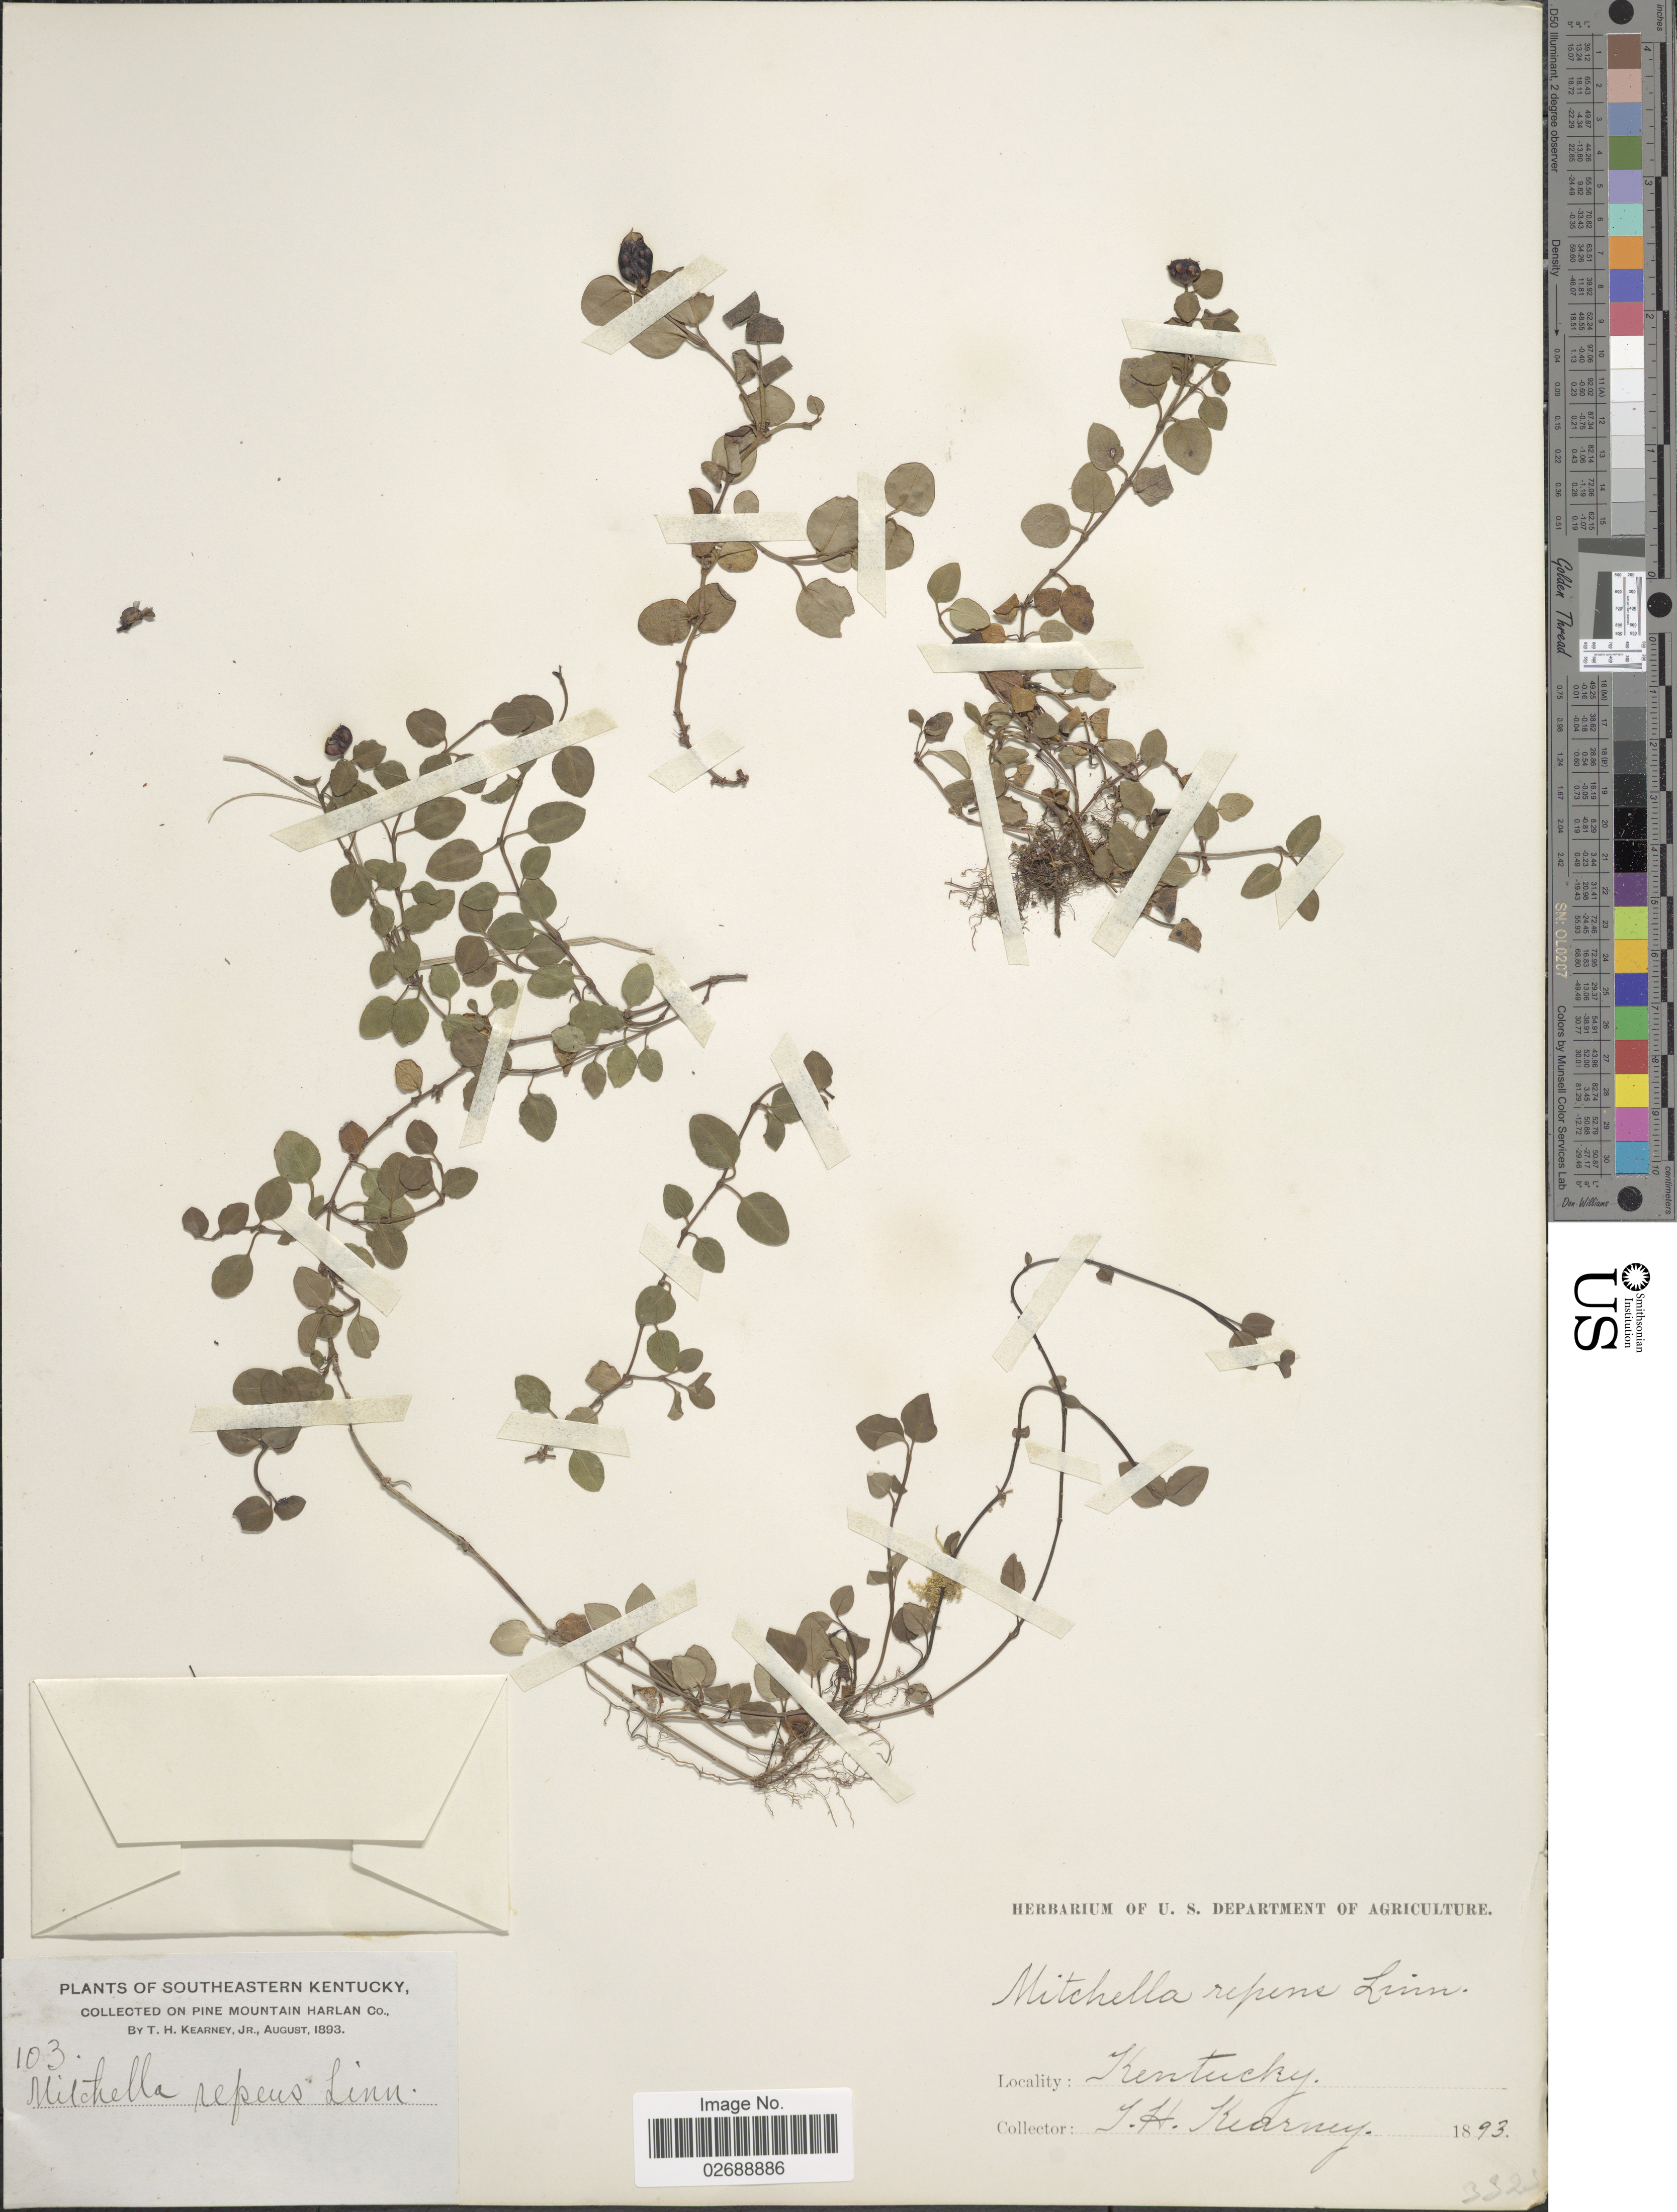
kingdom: Plantae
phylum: Tracheophyta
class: Magnoliopsida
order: Gentianales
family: Rubiaceae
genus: Mitchella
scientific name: Mitchella repens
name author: L.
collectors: T. H. Kearney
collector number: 103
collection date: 1893-08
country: United States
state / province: Kentucky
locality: Southeastern Kentucky. On Pine Mountain Harlan Co.